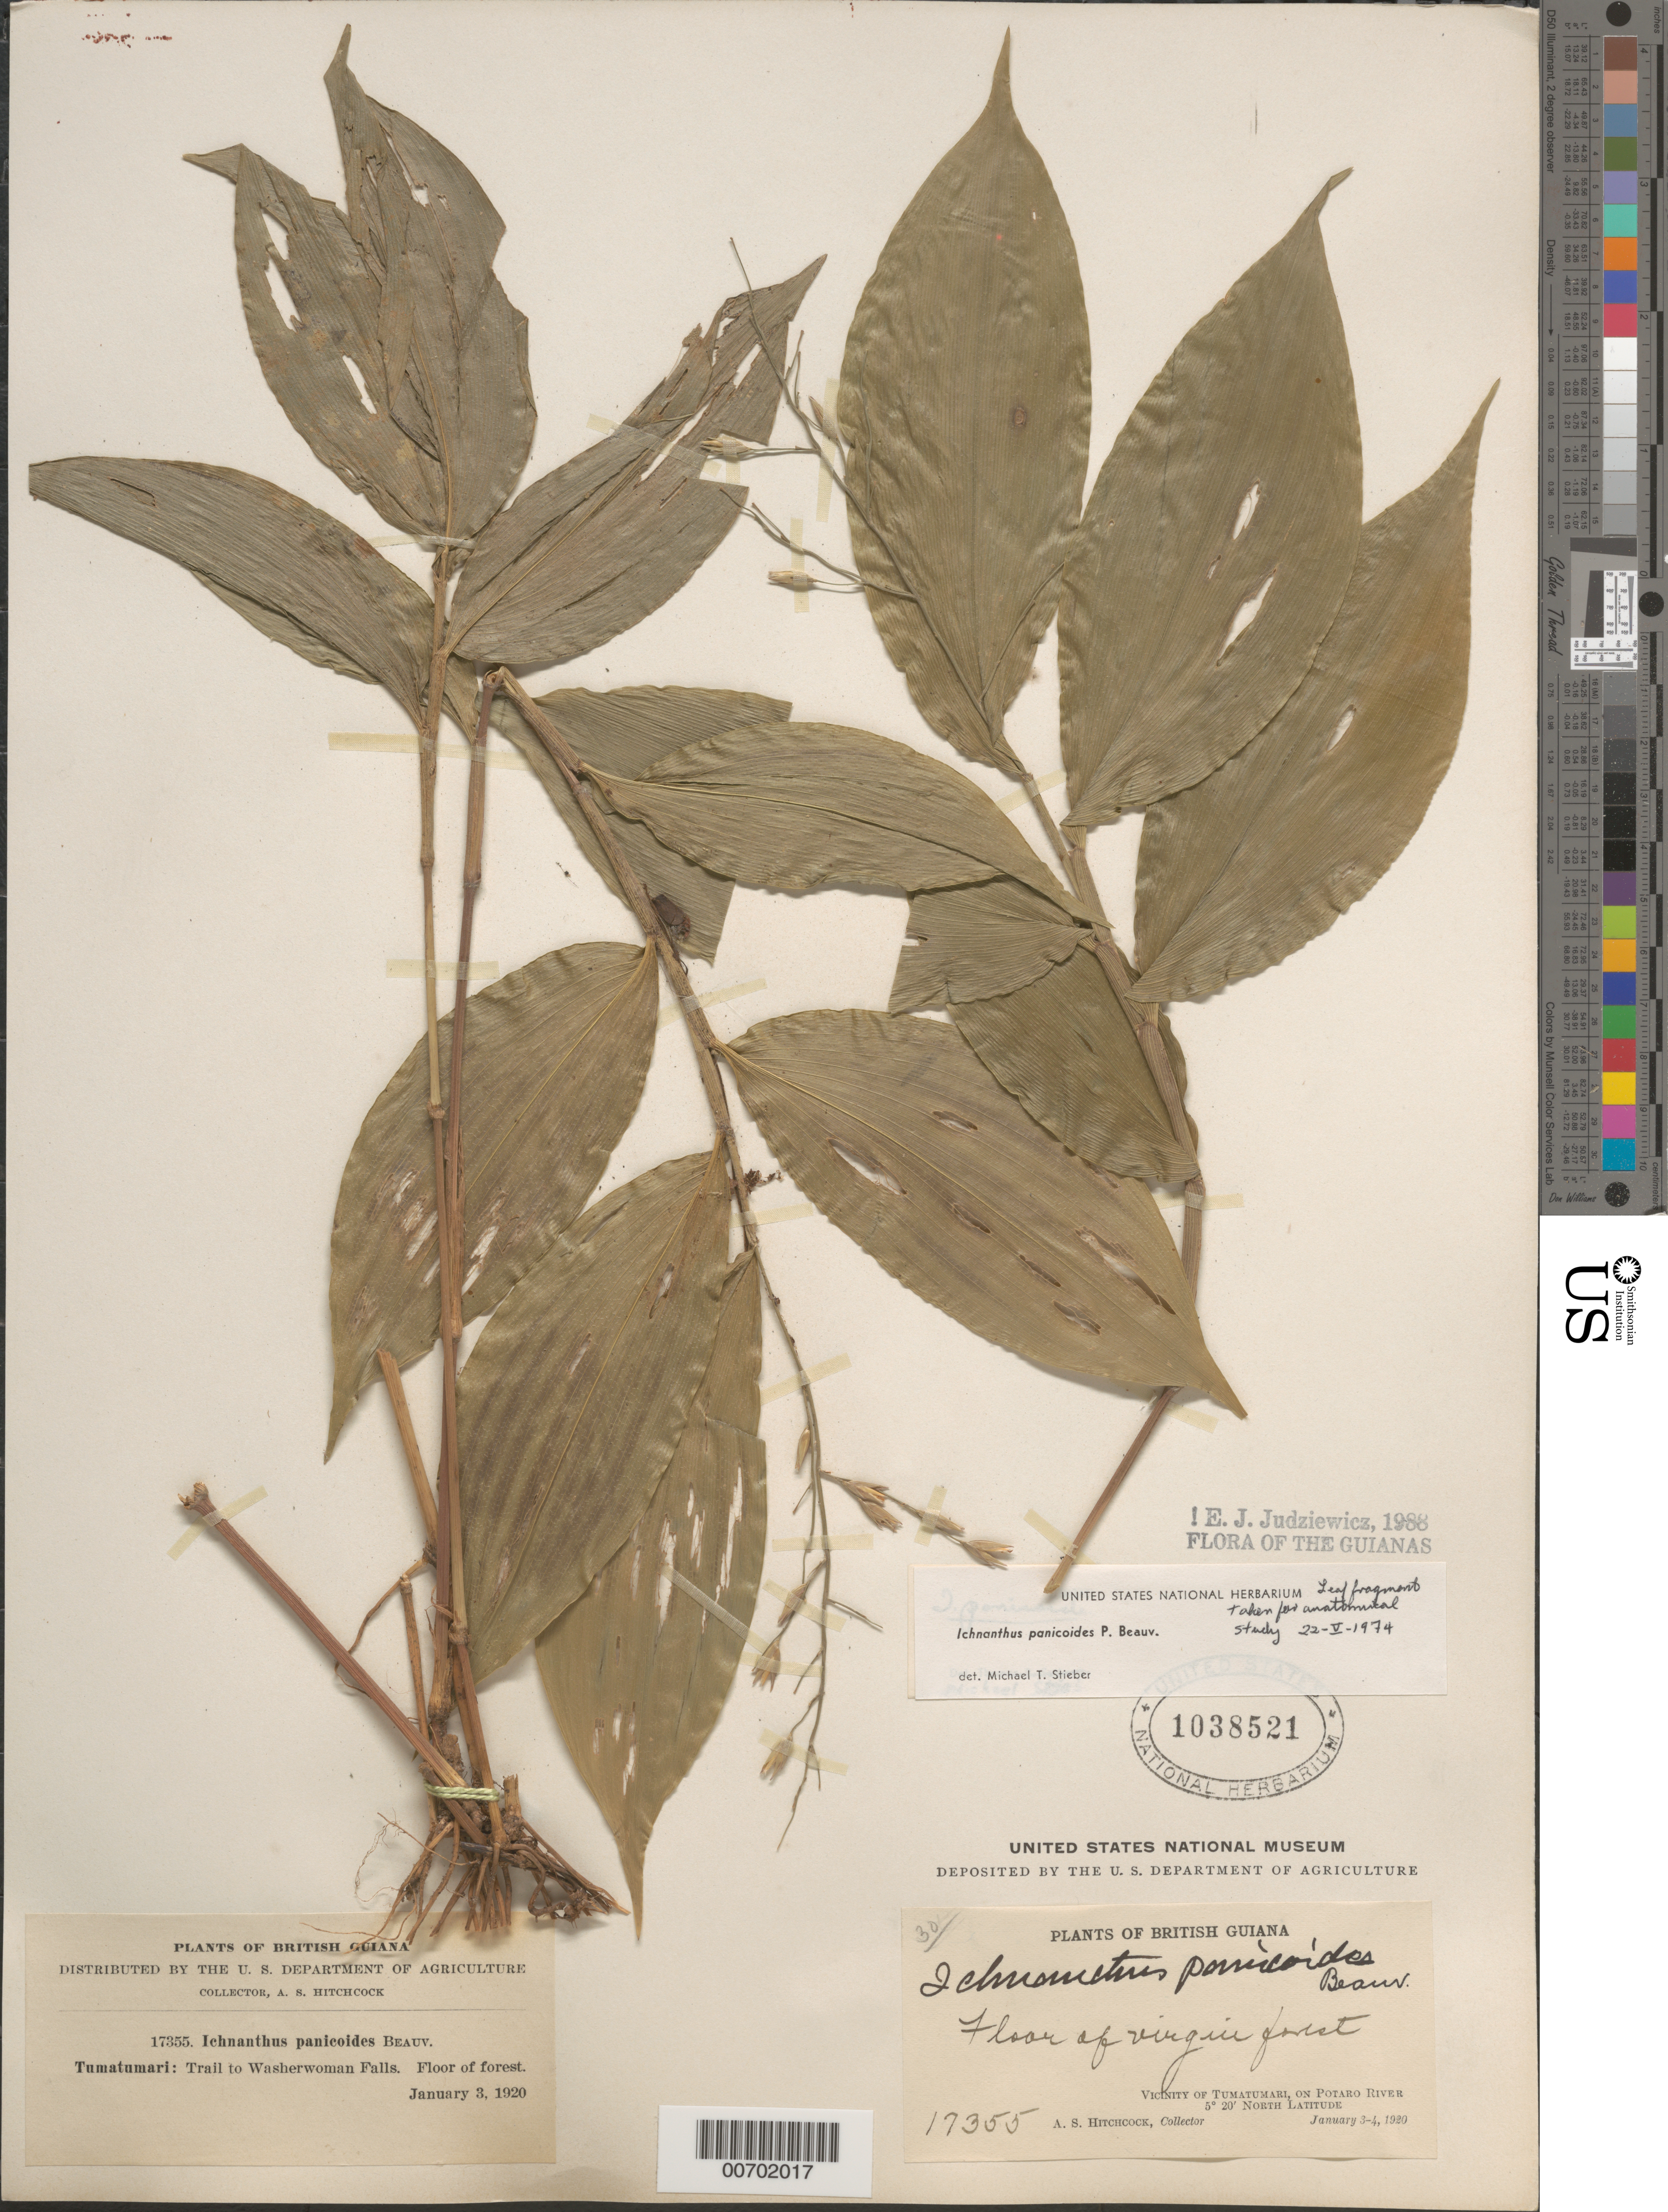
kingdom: Plantae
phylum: Tracheophyta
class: Liliopsida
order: Poales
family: Poaceae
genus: Ichnanthus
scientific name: Ichnanthus panicoides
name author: P. Beauv.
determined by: Stieber, M. T.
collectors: A. S. Hitchcock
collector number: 17355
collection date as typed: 3-Jan-20 to 5-Jan-20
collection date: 1920-01-03/1920-01-05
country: Guyana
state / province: Potaro-Siparuni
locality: Tumatumari Village, Potaro R., trail to Washerwoman Falls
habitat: Floor of virgin forest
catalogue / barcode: US 1038521